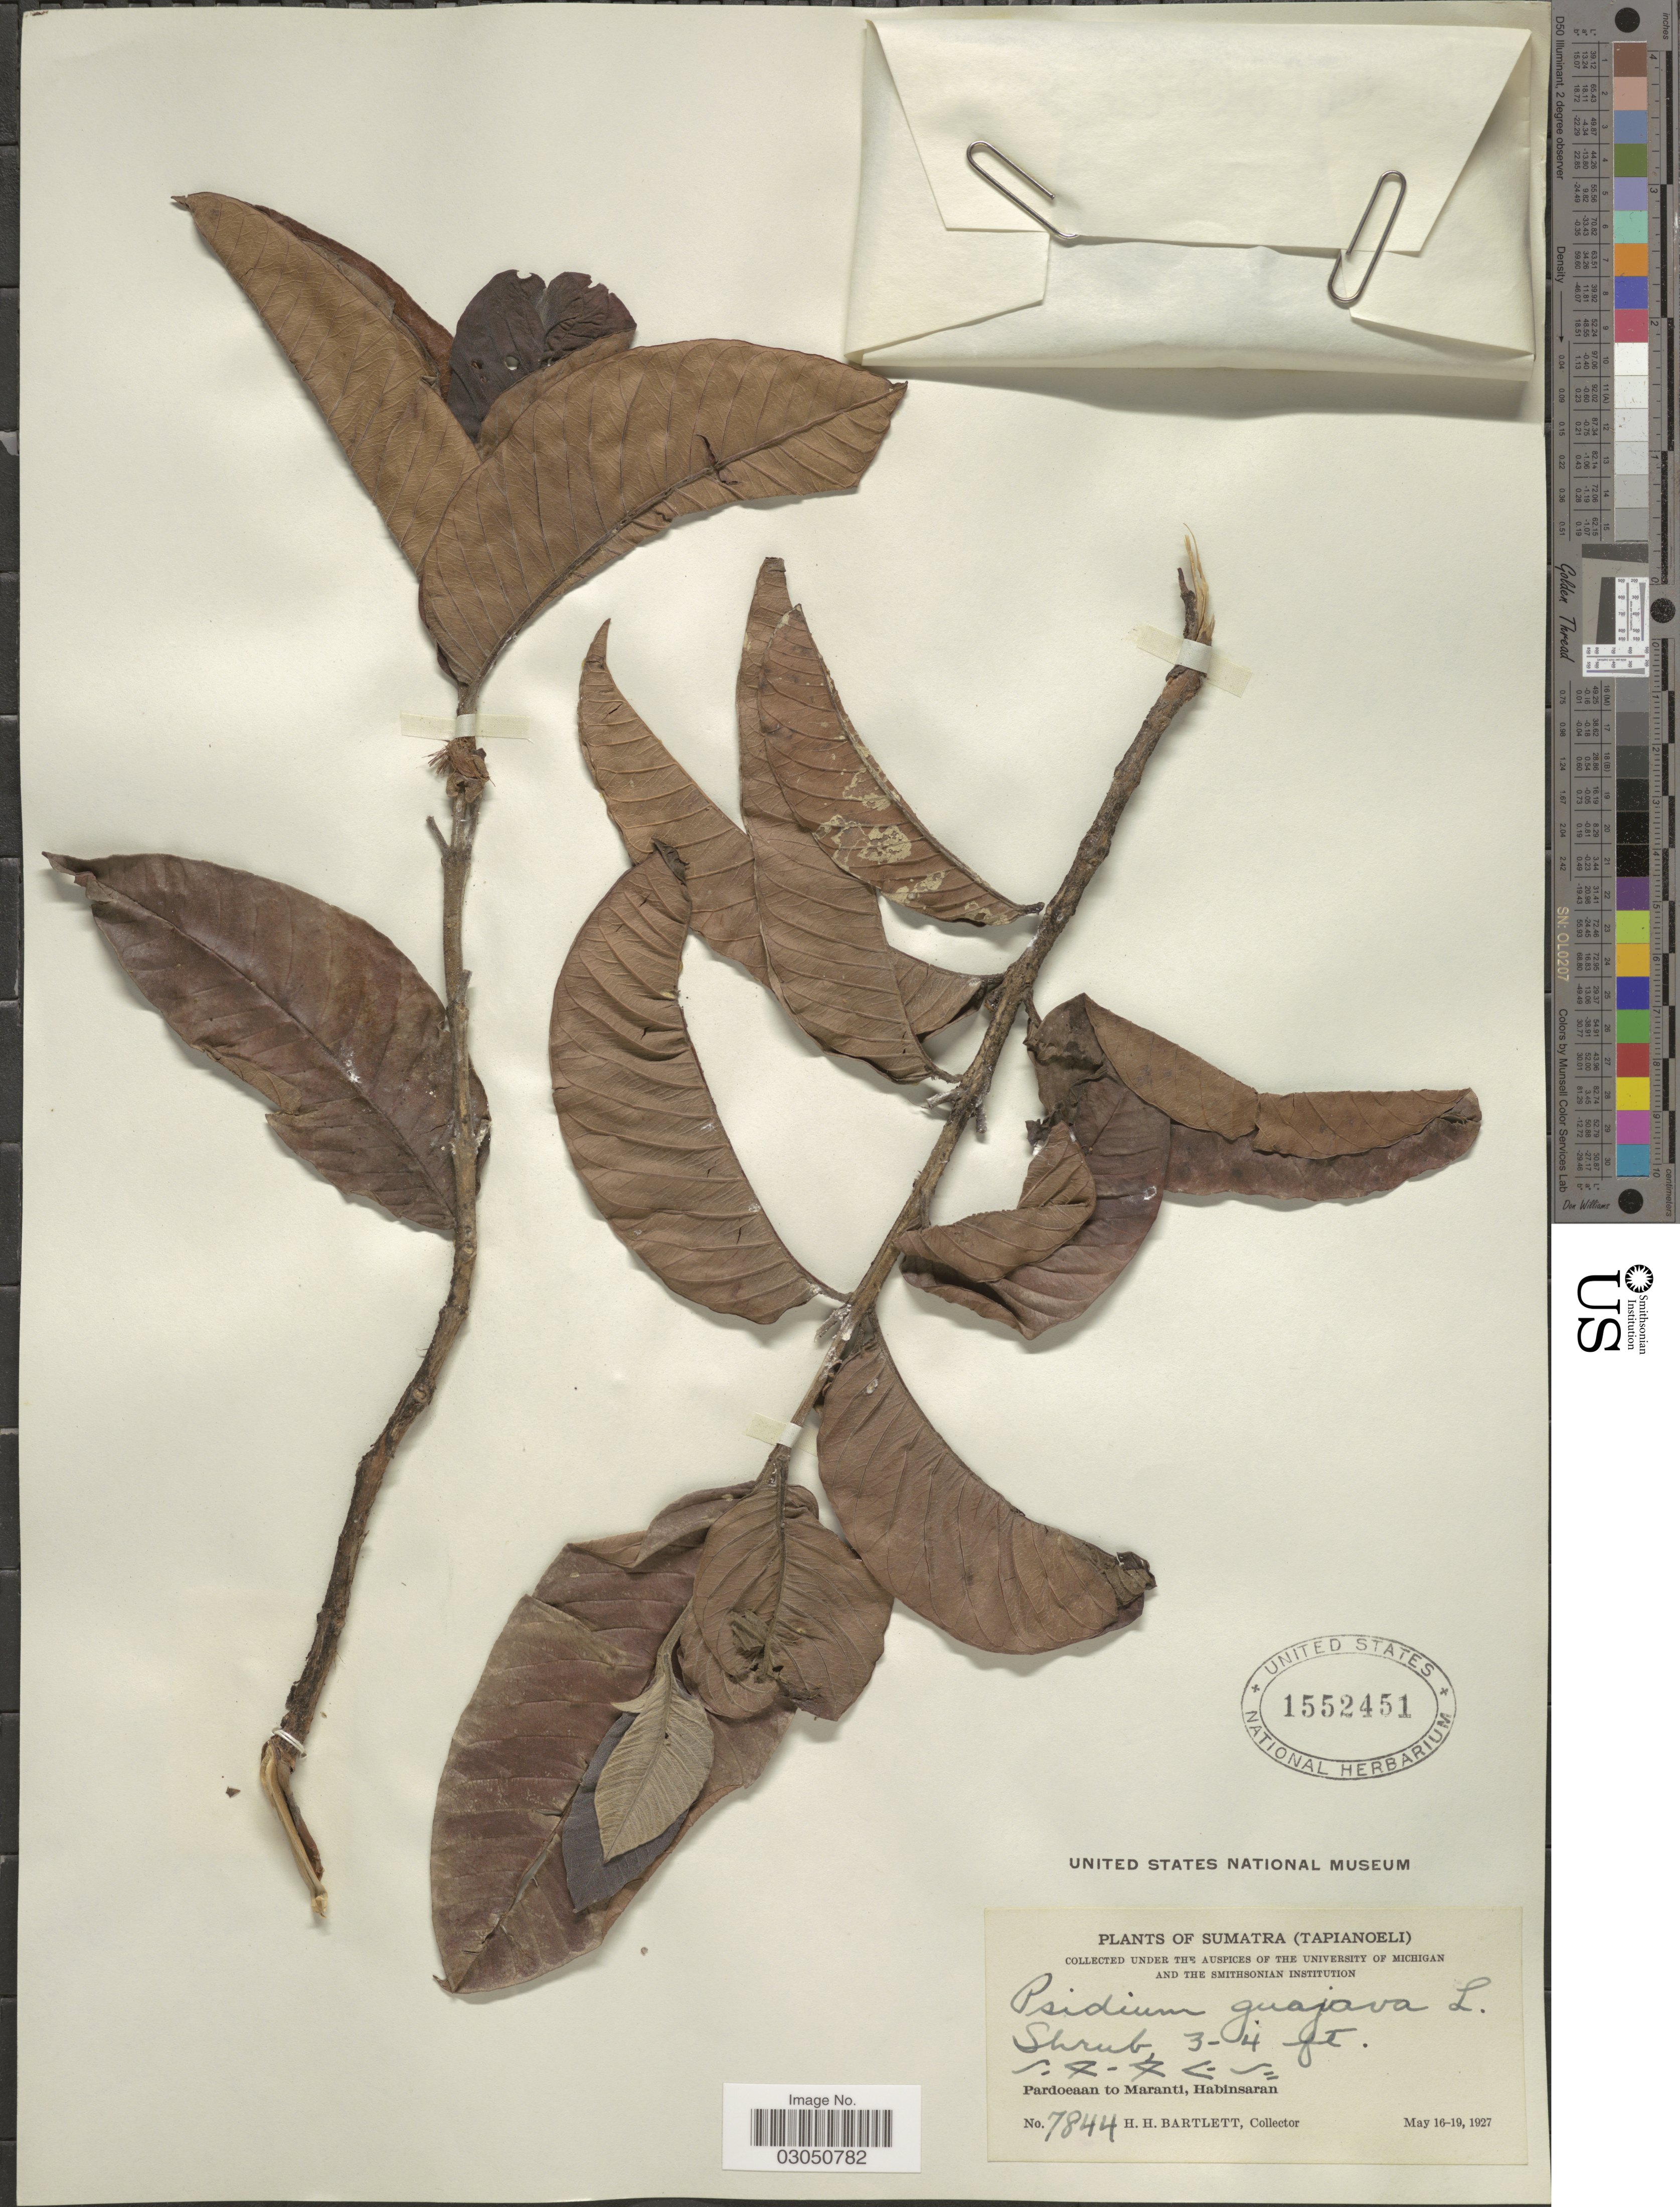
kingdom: Plantae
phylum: Tracheophyta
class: Magnoliopsida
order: Myrtales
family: Myrtaceae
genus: Psidium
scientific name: Psidium guajava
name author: L.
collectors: H. H. Bartlett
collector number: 7844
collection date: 1927-05-16/1927-05-19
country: Indonesia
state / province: Sumatra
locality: (Tapianoeli). Pardoeaan to Maranti, Habinsaran.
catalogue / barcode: US 1552451